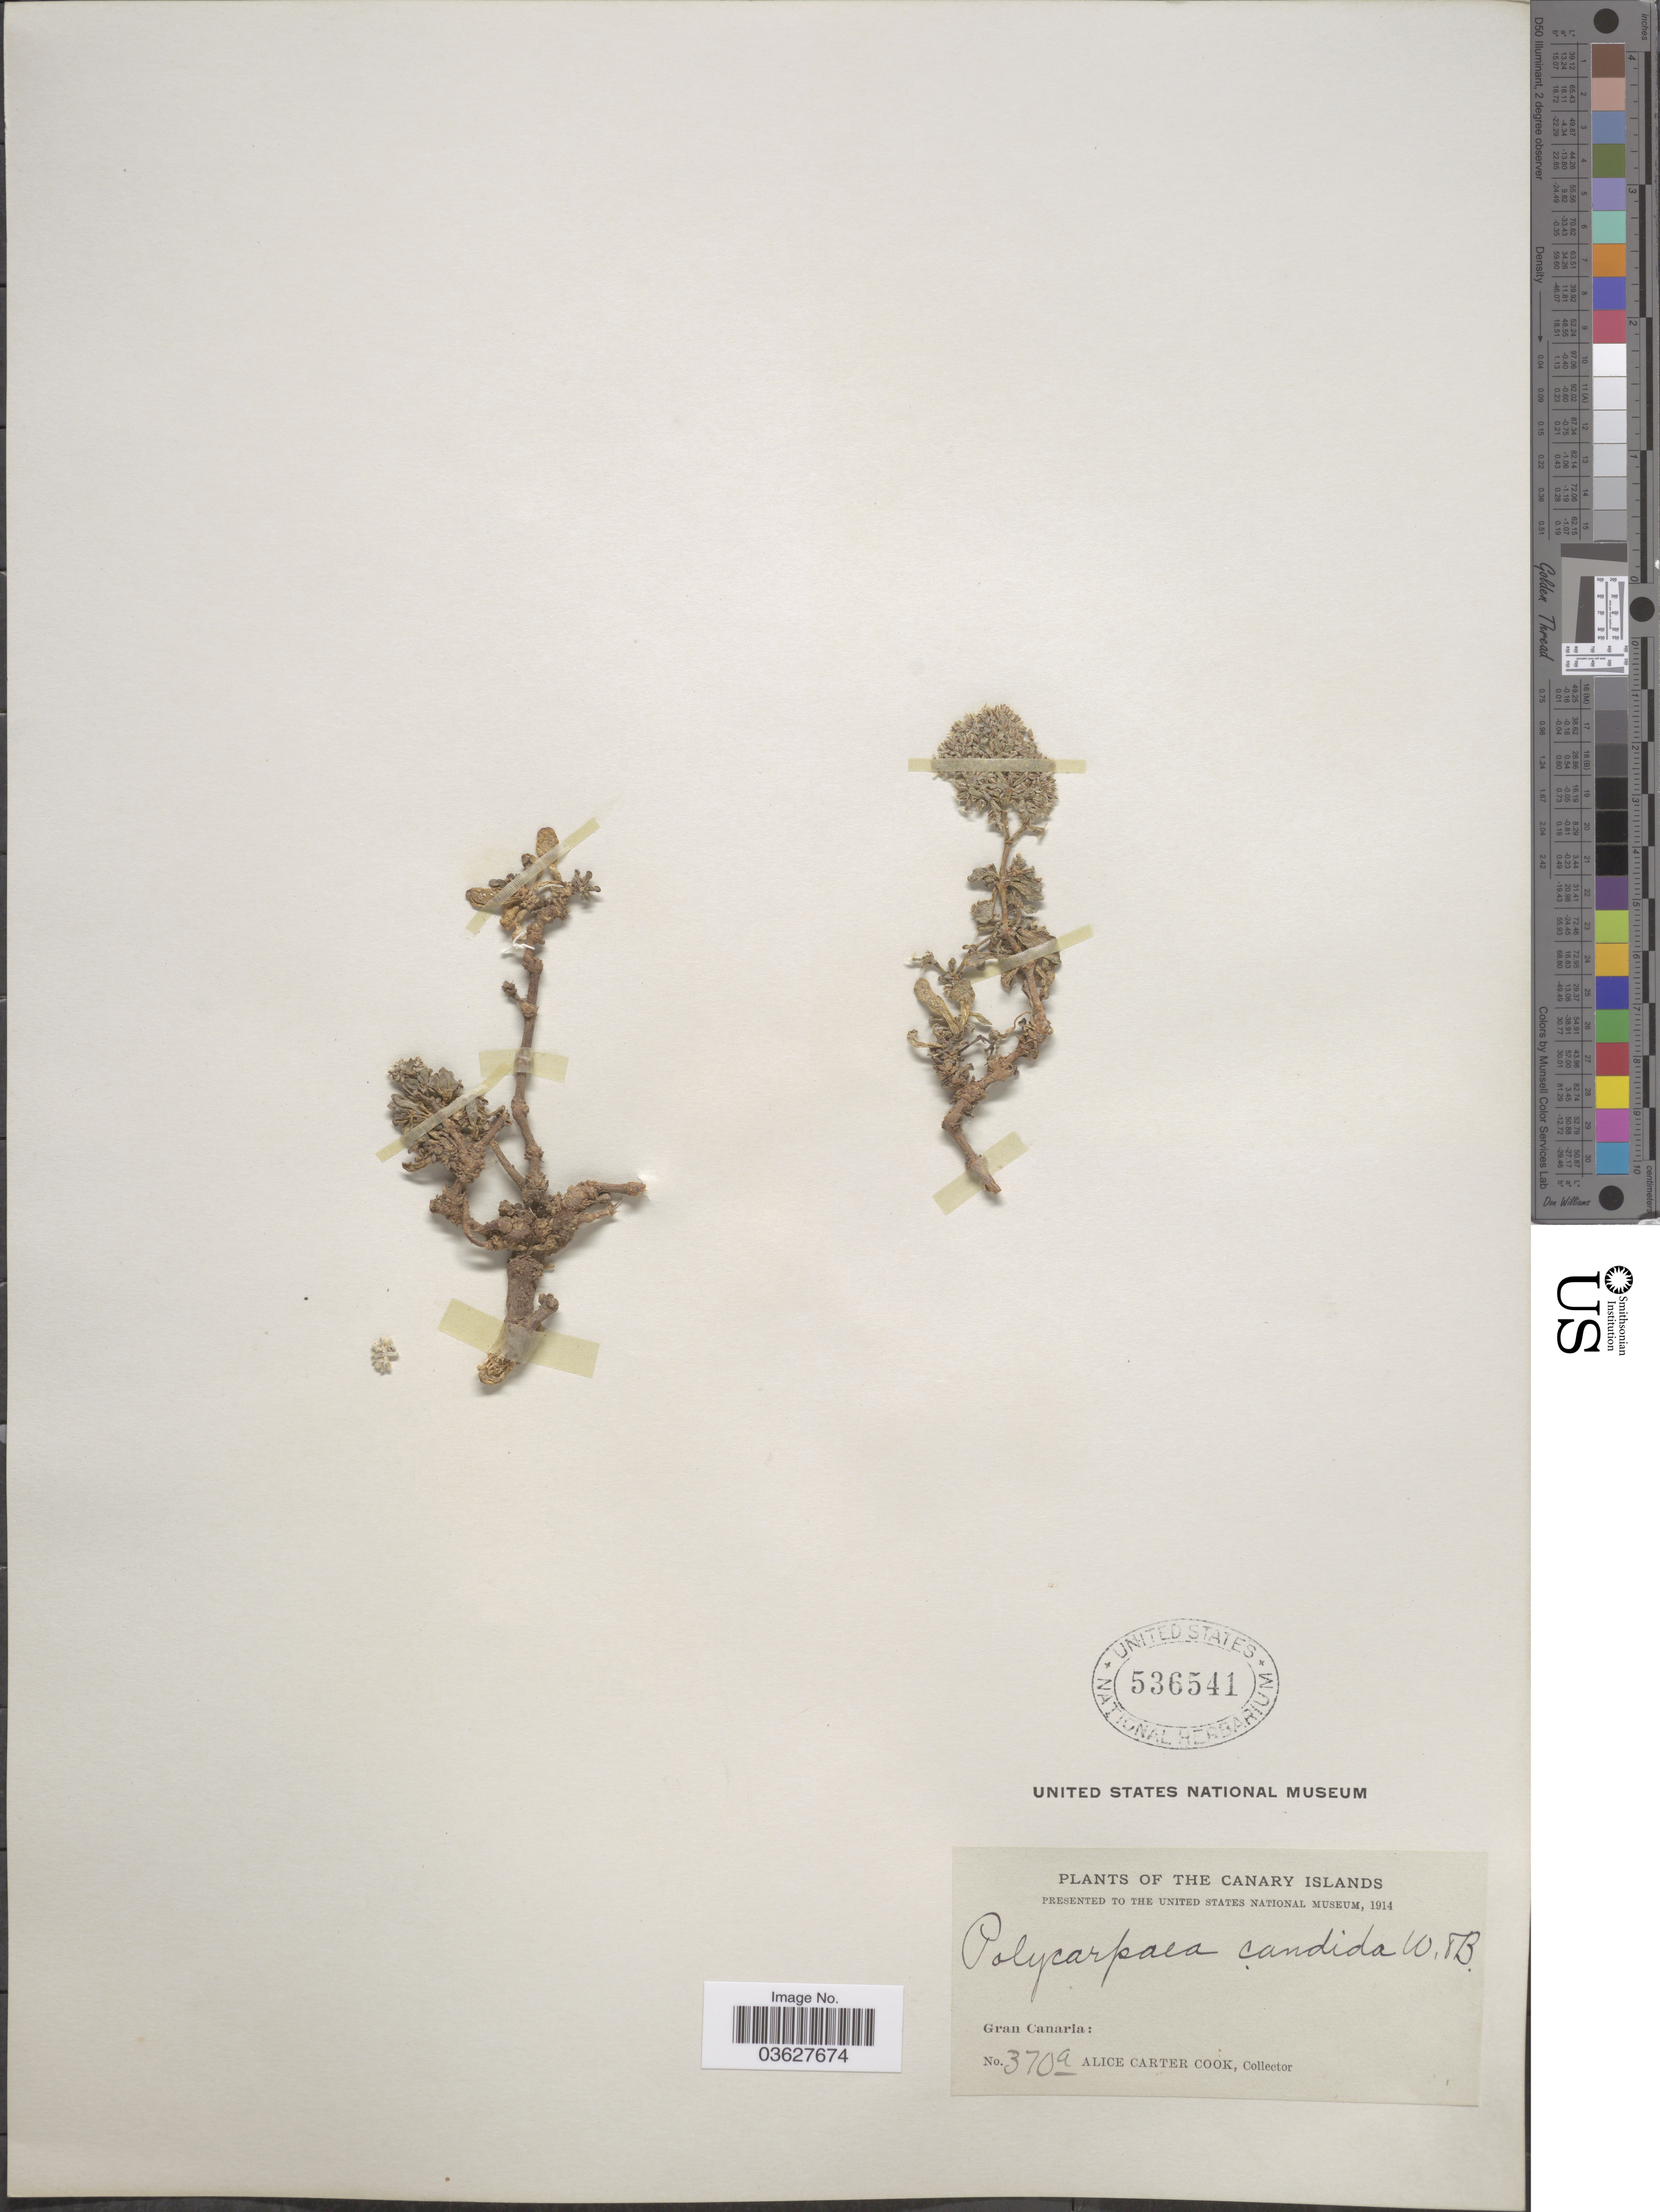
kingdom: Plantae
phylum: Tracheophyta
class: Magnoliopsida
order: Caryophyllales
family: Caryophyllaceae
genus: Polycarpaea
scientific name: Polycarpaea candida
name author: Webb & Berthel.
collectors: Alice C. Cook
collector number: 370a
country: Spain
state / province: Canarias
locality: The Canary Islands. Gran Canaria.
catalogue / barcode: US 536541